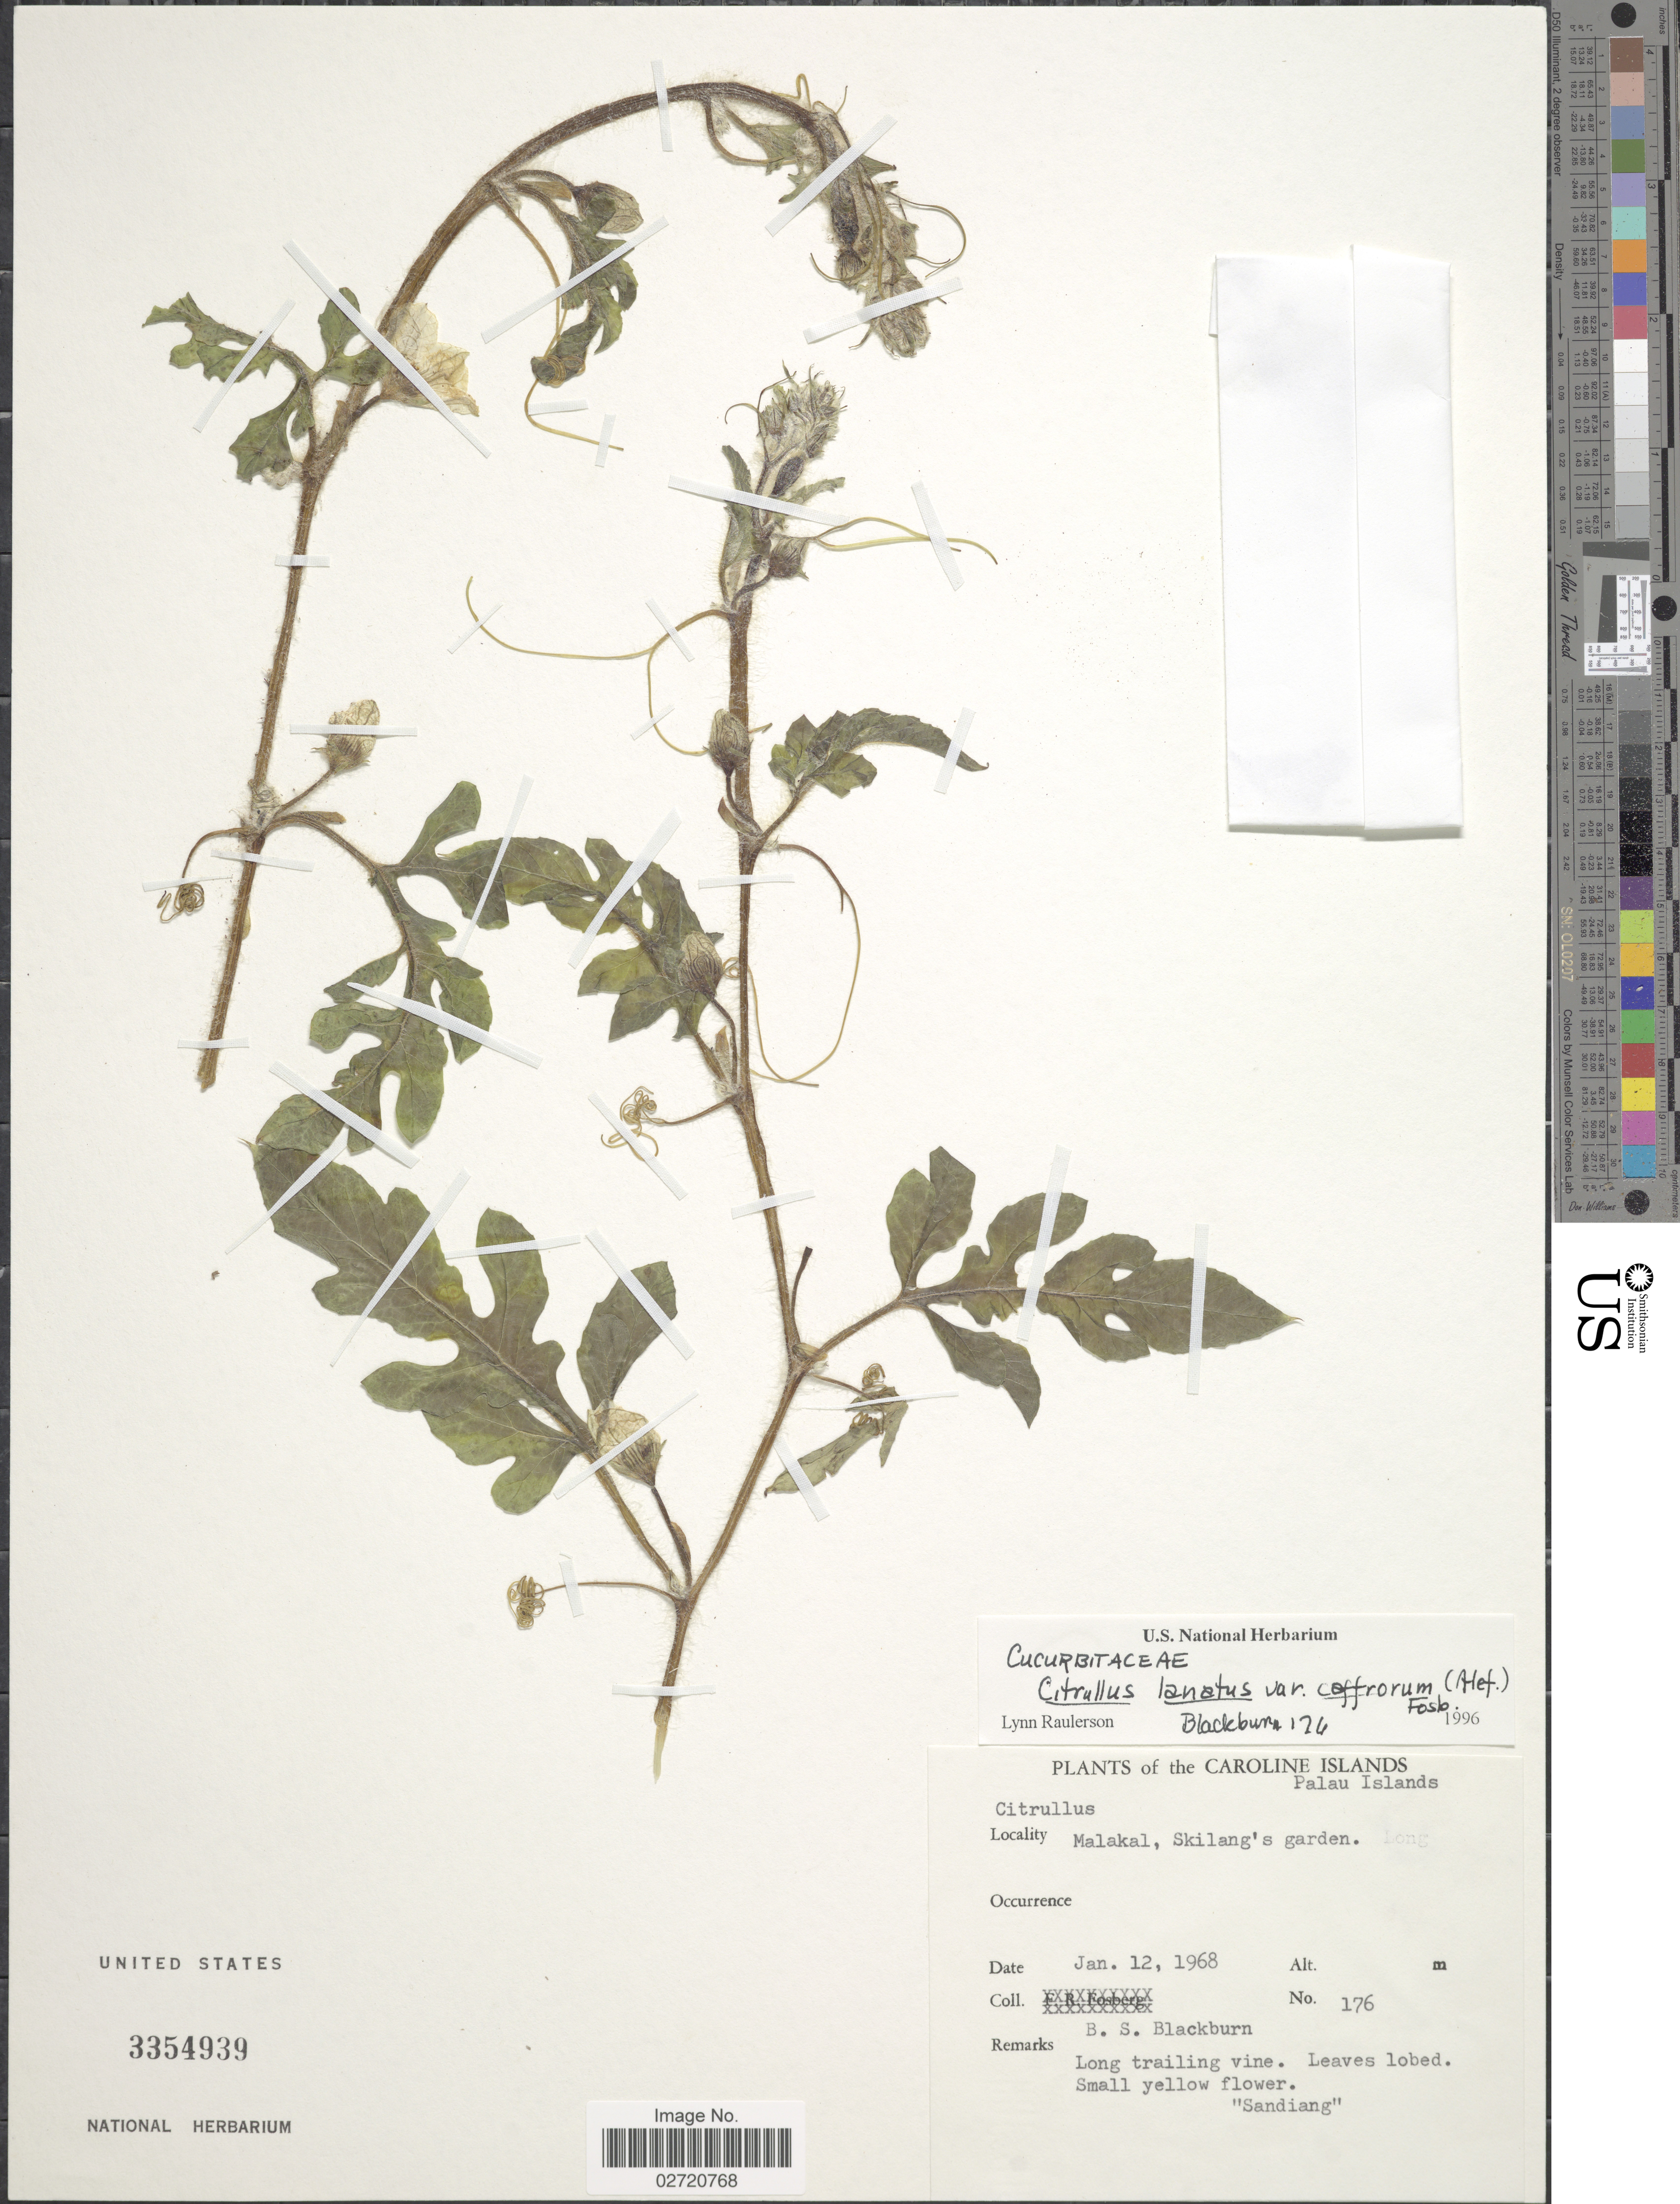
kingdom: Plantae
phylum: Tracheophyta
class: Magnoliopsida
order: Cucurbitales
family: Cucurbitaceae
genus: Citrullus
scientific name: Citrullus lanatus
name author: (Thunb.) Matsum. & Nakai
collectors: B. S. Blackburn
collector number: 176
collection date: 1968-01-12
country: Palau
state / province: Koror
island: Ngemelachel [Malakal]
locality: Caroline Islands, Palau Islands. Malakal, Skilang's garden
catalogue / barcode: US 3354939